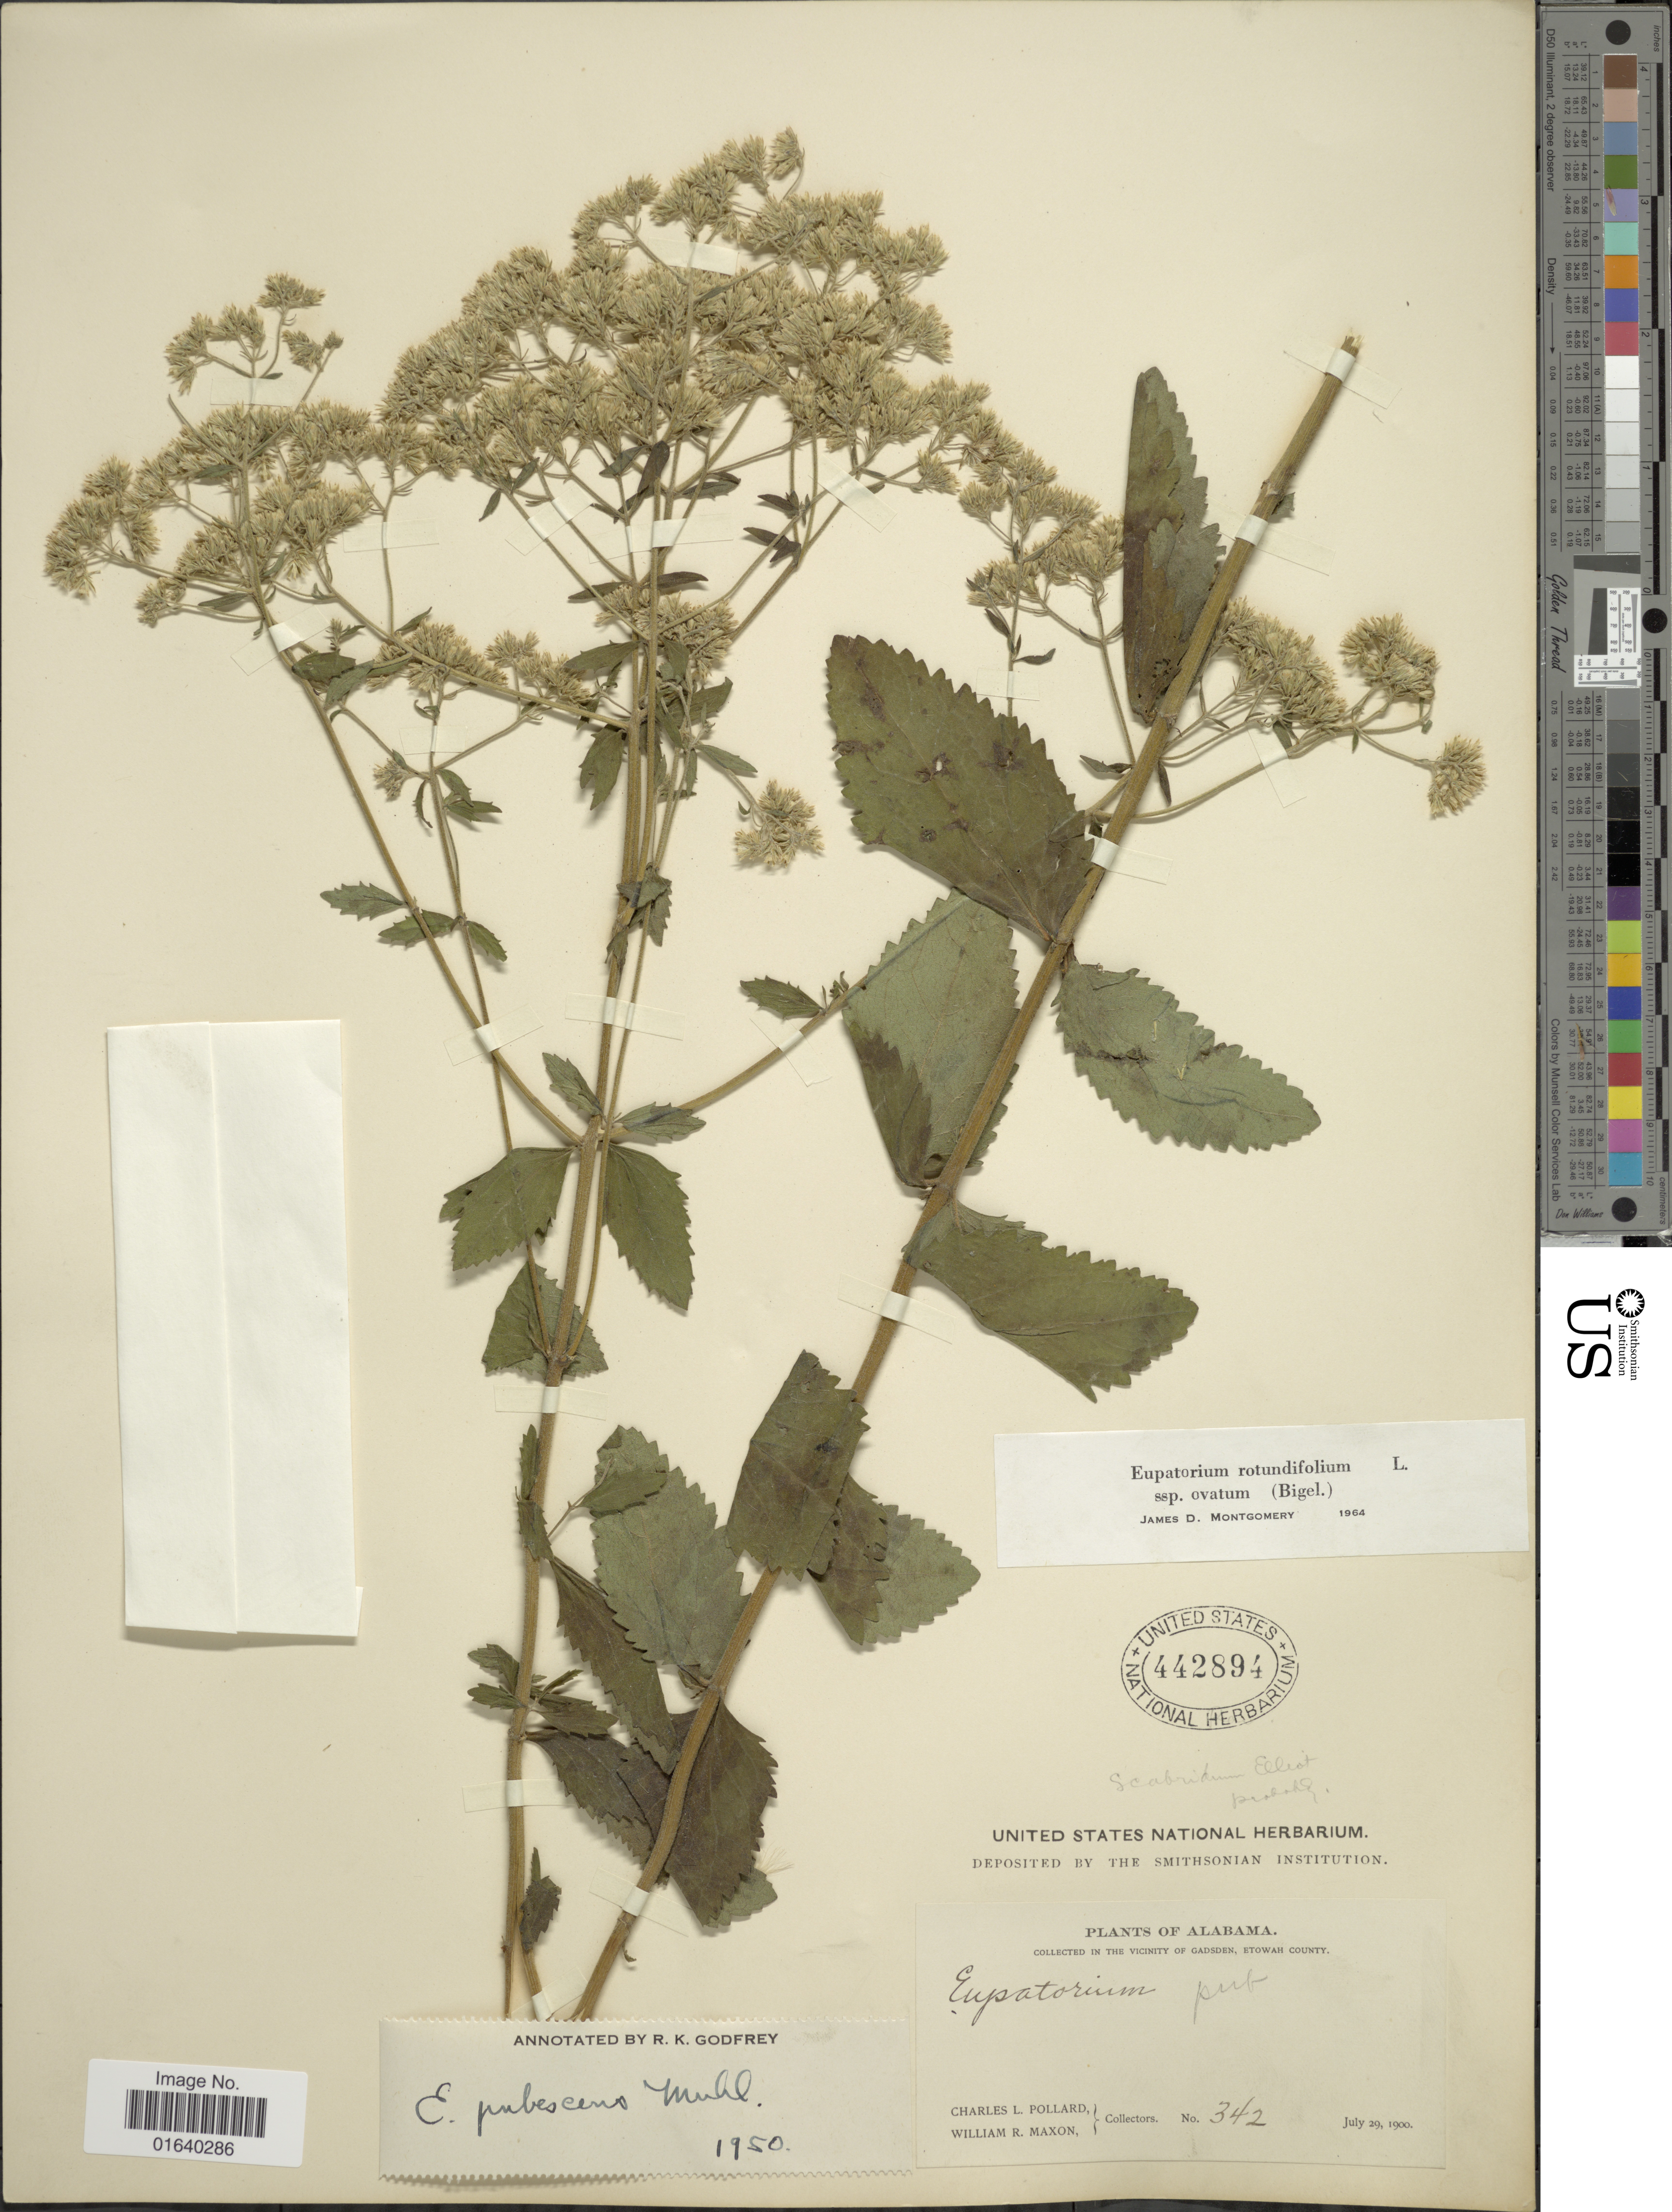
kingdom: Plantae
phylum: Tracheophyta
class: Magnoliopsida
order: Asterales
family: Asteraceae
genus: Eupatorium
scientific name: Eupatorium rotundifolium var. ovatum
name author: (Bigelow) J.D. Montgom. & Fairbrothers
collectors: C. L. Pollard & W. R. Maxon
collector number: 342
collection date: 1900-07-29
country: United States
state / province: Alabama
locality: In the vicinity of Gadsden, Etowah County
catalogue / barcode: US 442894